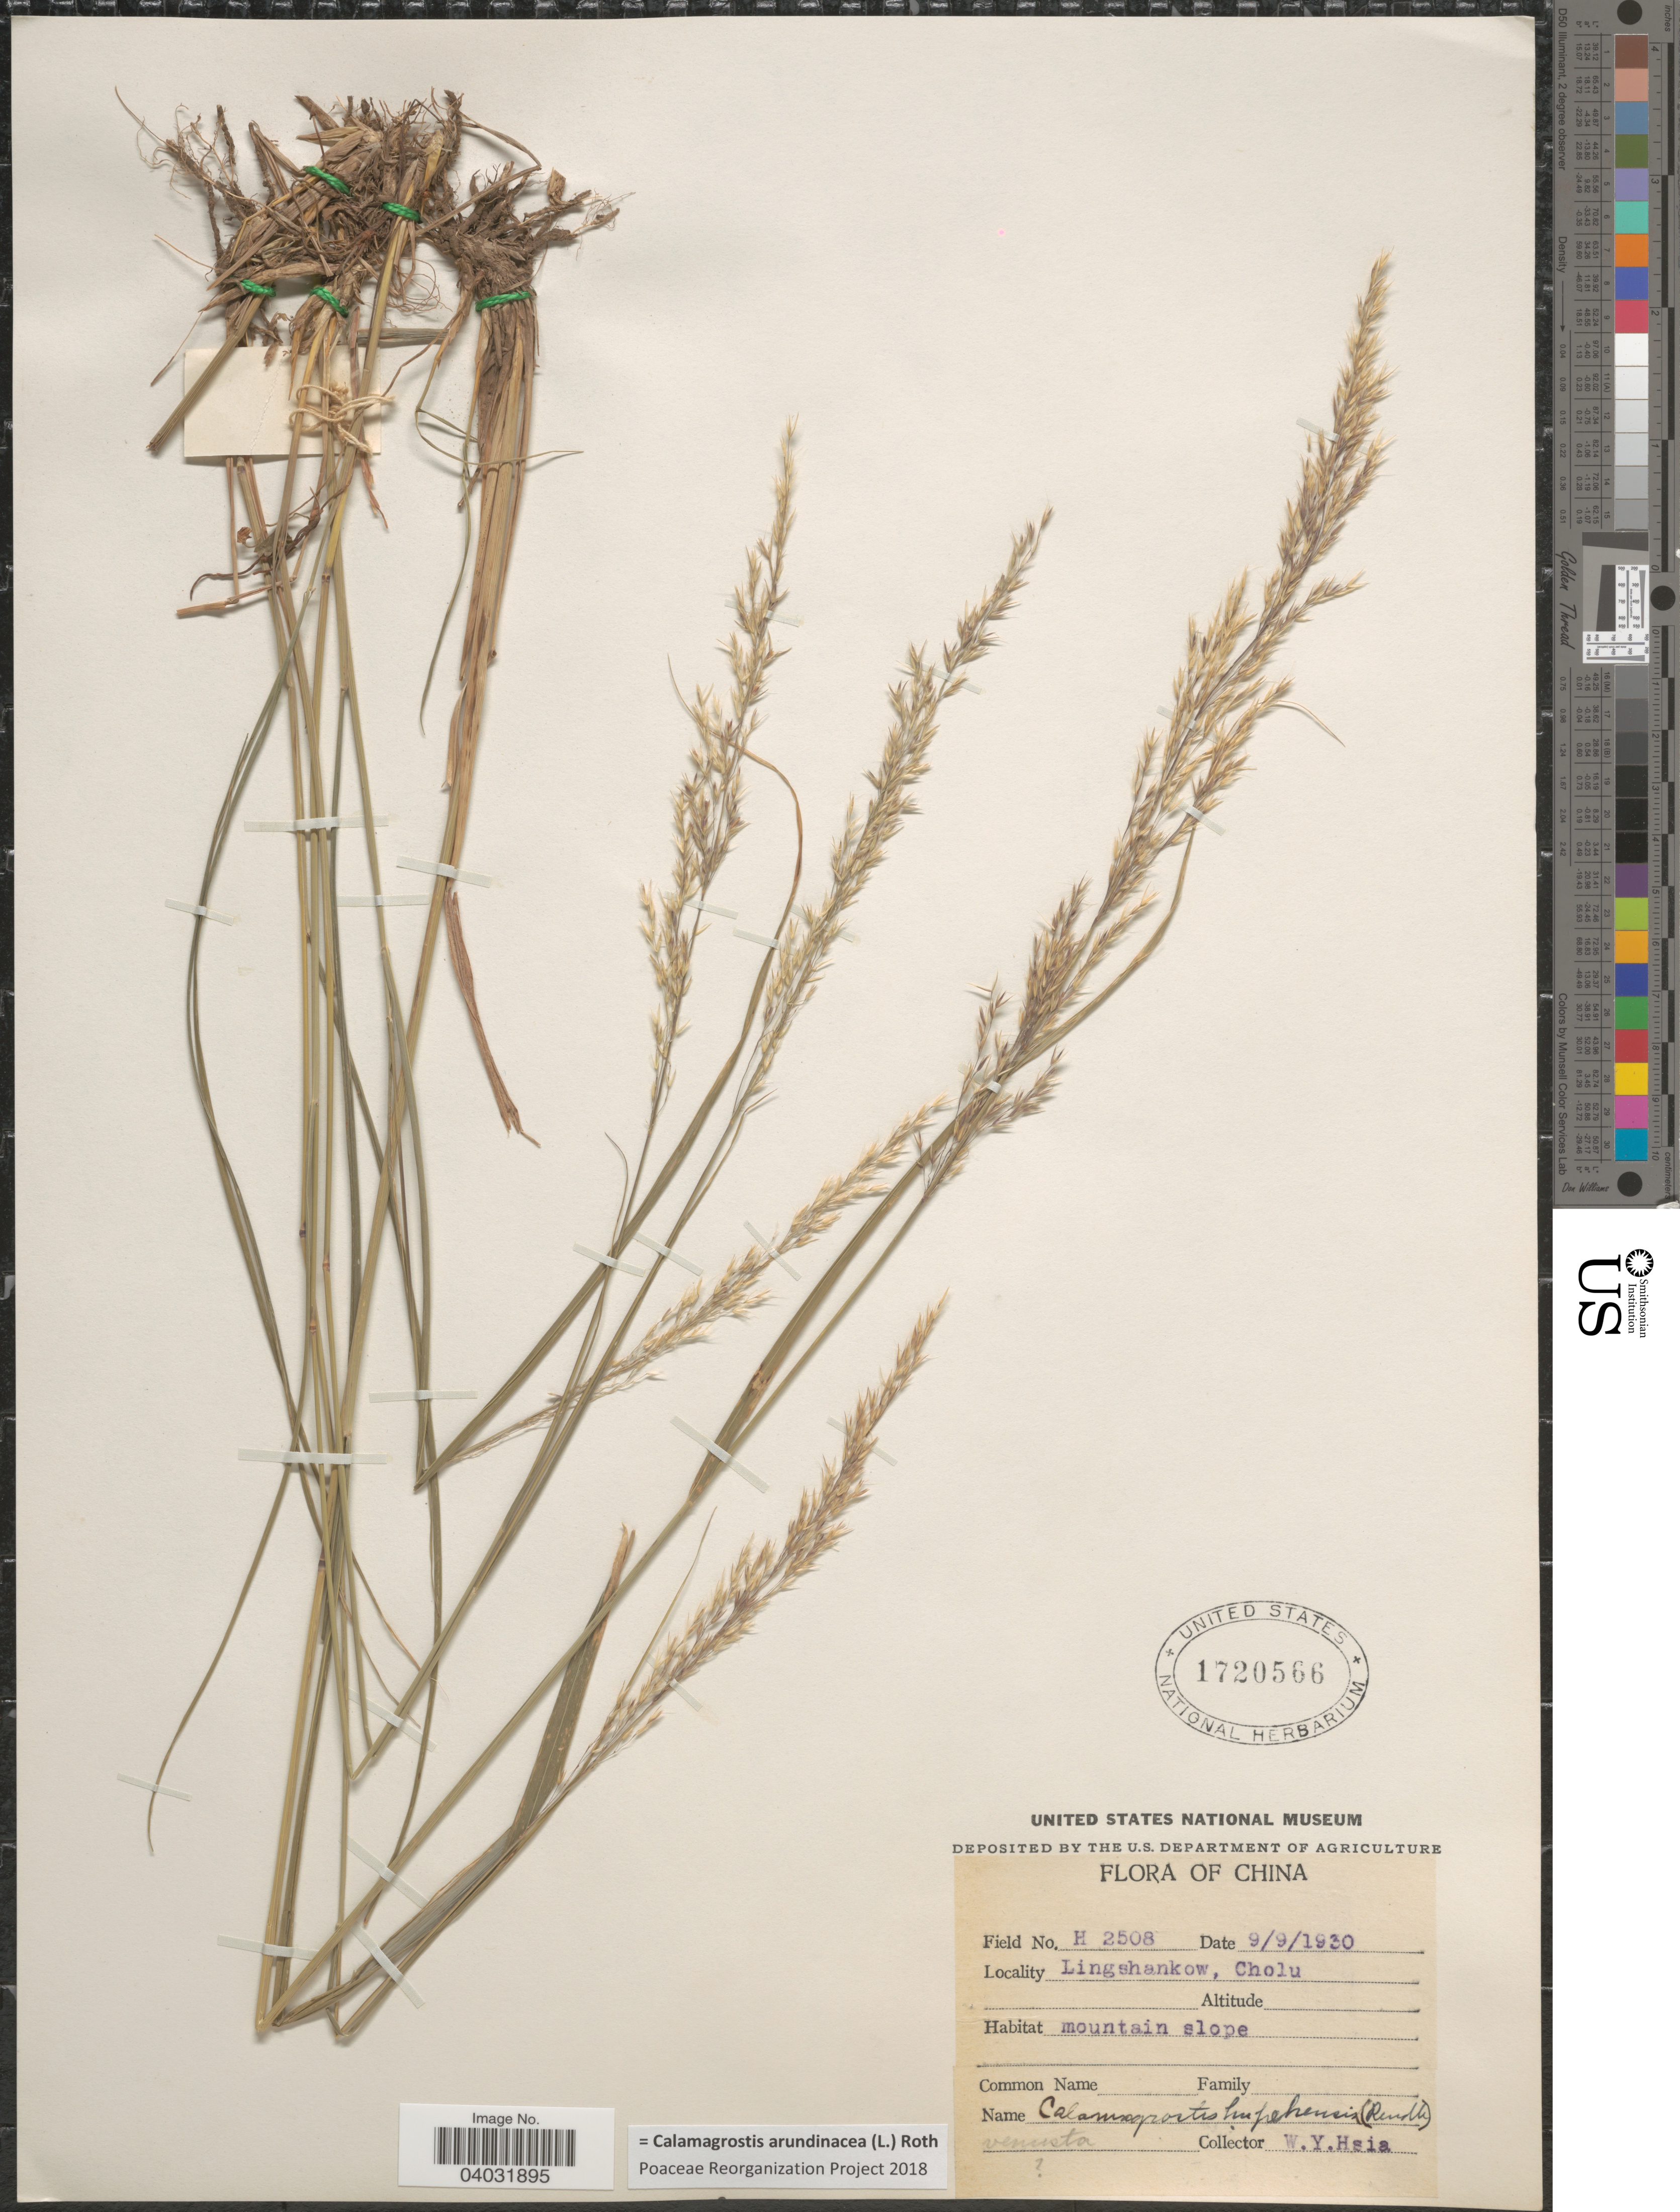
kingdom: Plantae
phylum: Tracheophyta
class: Liliopsida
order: Poales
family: Poaceae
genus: Calamagrostis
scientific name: Calamagrostis arundinacea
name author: (L.) Roth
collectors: W. Hsia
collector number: H.2508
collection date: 1930-09-09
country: China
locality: Lingshankow, Cholu.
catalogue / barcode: US 1720566